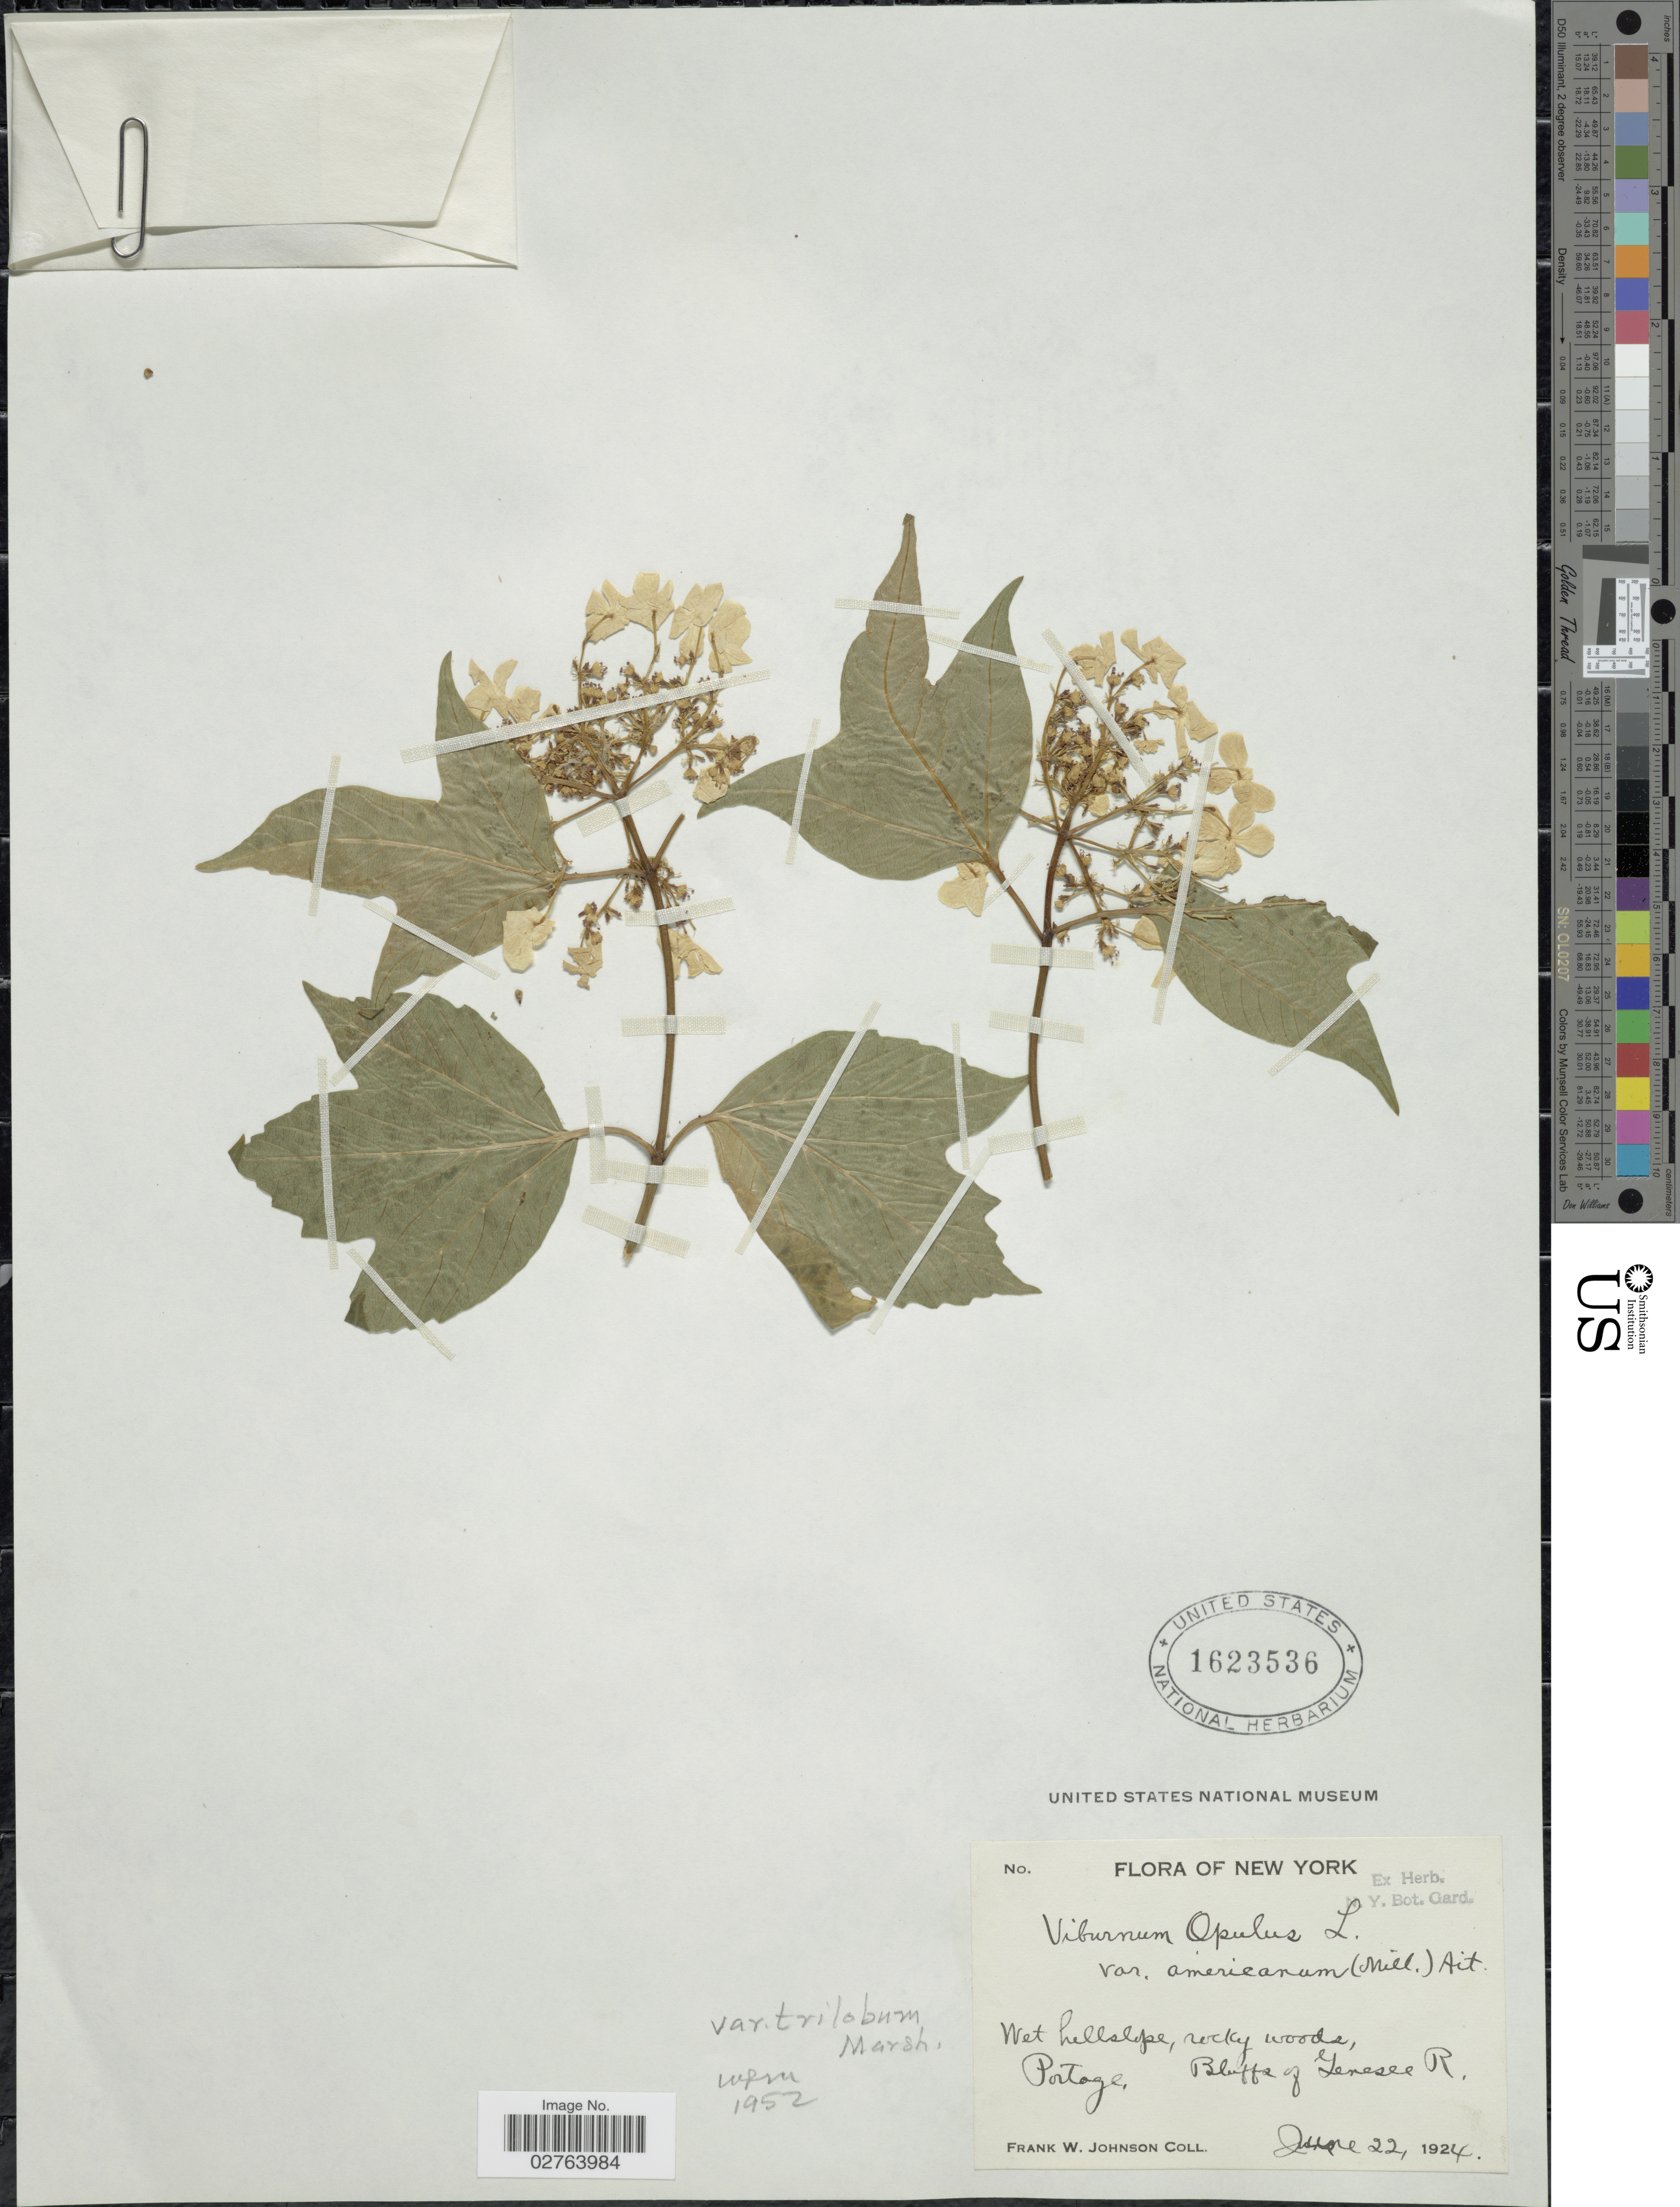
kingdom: Plantae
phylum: Tracheophyta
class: Magnoliopsida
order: Dipsacales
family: Viburnaceae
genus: Viburnum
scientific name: Viburnum opulus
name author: L.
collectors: F. W. Johnson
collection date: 1924-06-22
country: United States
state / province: New York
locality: Wet hillslope, rocky woods, Bluffs of Tenesee R. Portage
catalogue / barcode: US 1623536